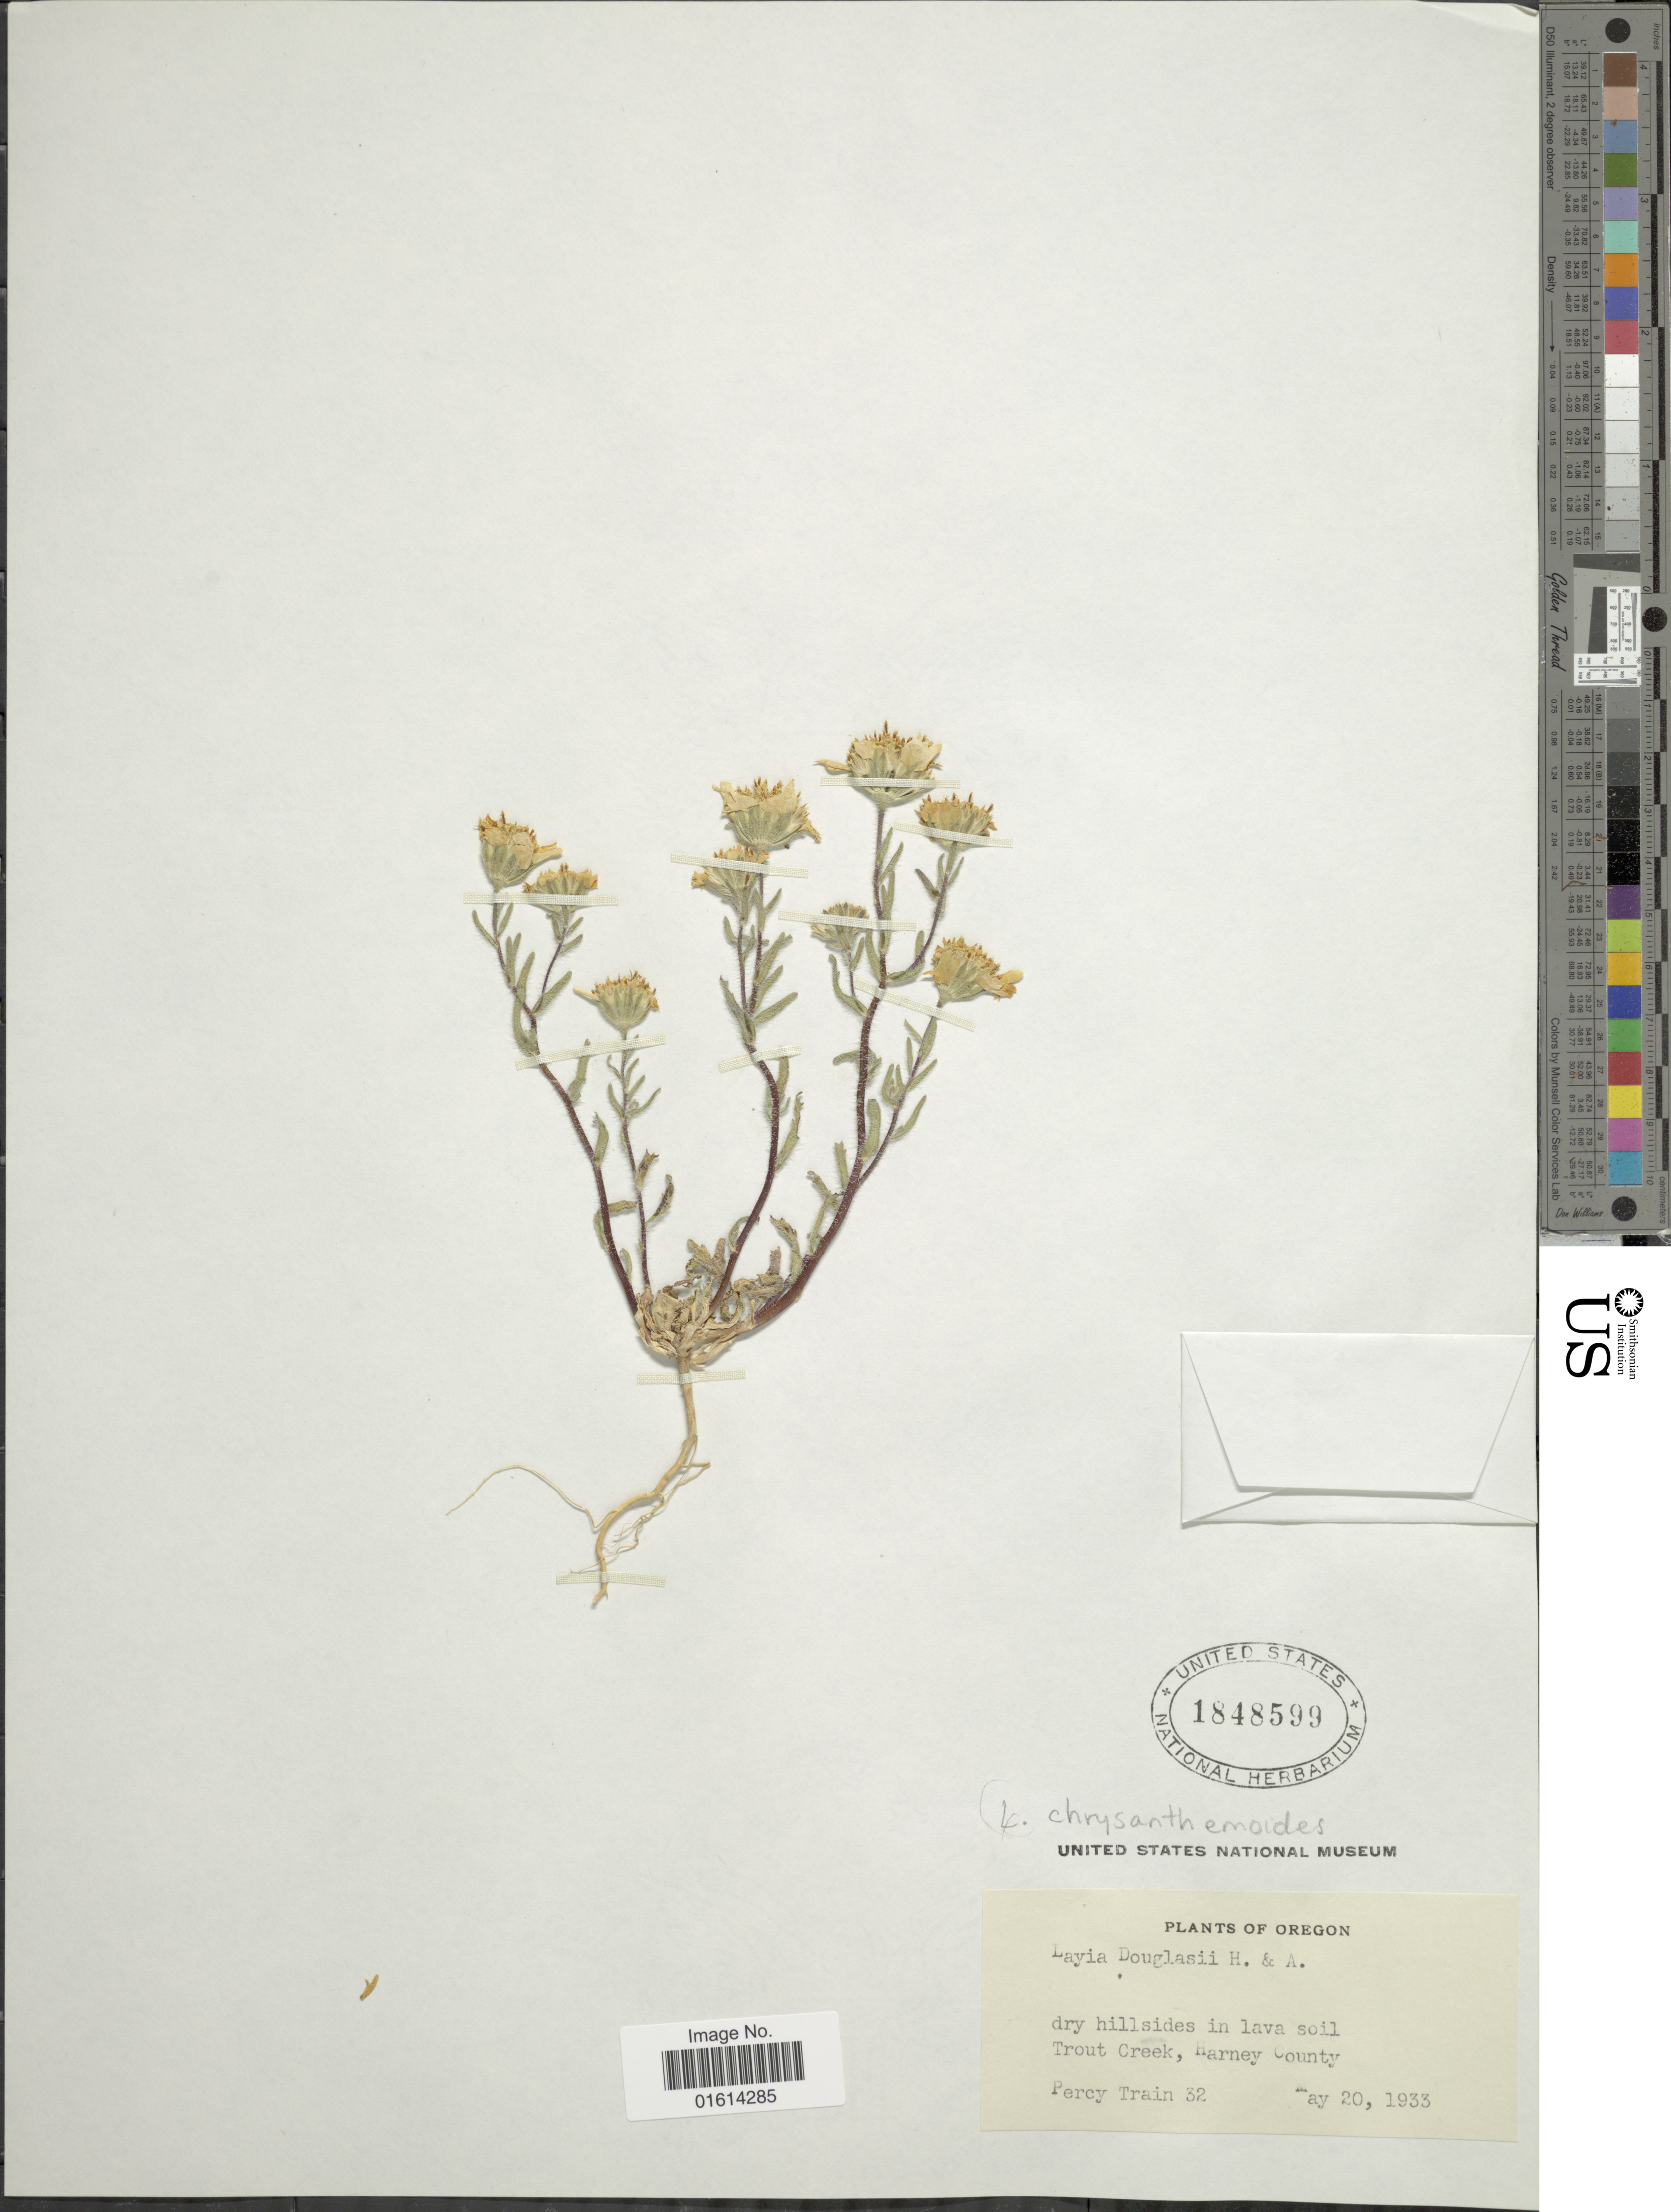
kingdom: Plantae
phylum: Tracheophyta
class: Magnoliopsida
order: Asterales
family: Asteraceae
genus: Layia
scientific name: Layia chrysanthemoides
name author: (DC.) A. Gray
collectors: P. Train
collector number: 32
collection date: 1933-05-20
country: United States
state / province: Oregon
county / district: Harney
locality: Trout Creek, Harney County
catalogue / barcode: US 1848599